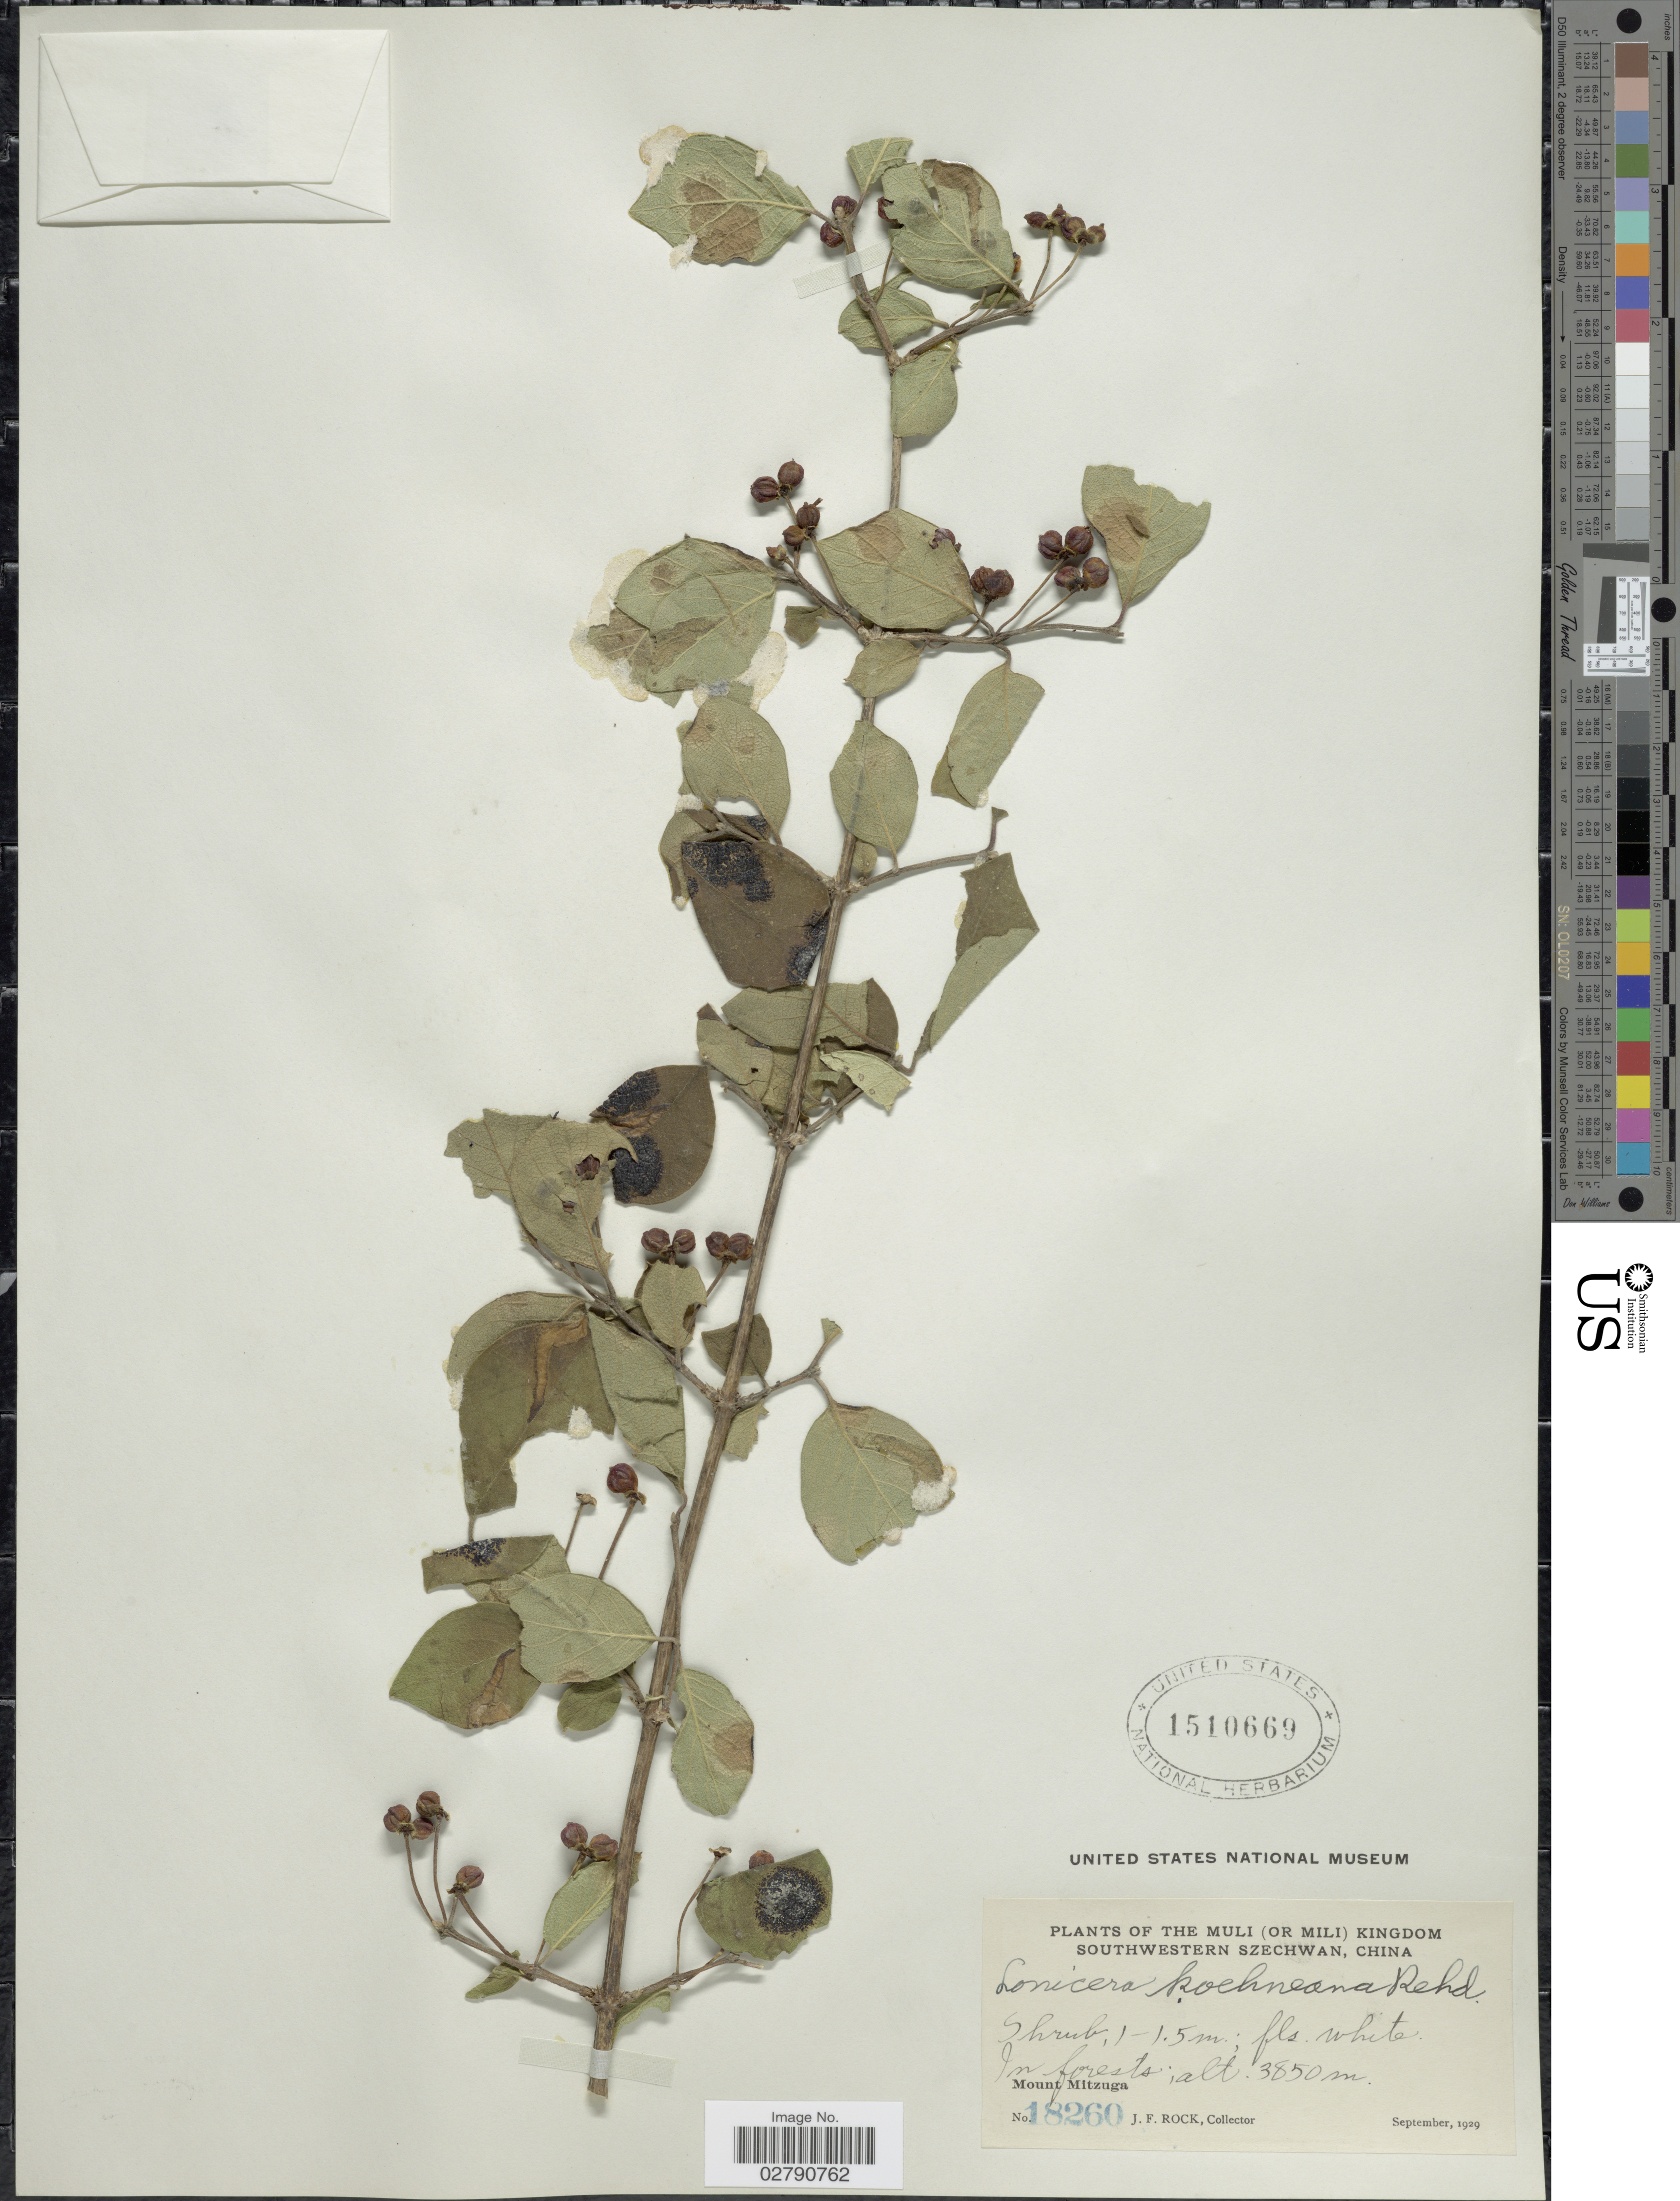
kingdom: Plantae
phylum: Tracheophyta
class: Magnoliopsida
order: Dipsacales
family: Caprifoliaceae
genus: Lonicera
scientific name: Lonicera koehneana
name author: Rehder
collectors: J. Rock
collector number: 18260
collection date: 1929-09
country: China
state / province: Sichuan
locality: Muli (or Mili) Kingdom, Southwestern Szechwan. Mount Mitzuga.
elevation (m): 3850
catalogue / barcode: US 1510669